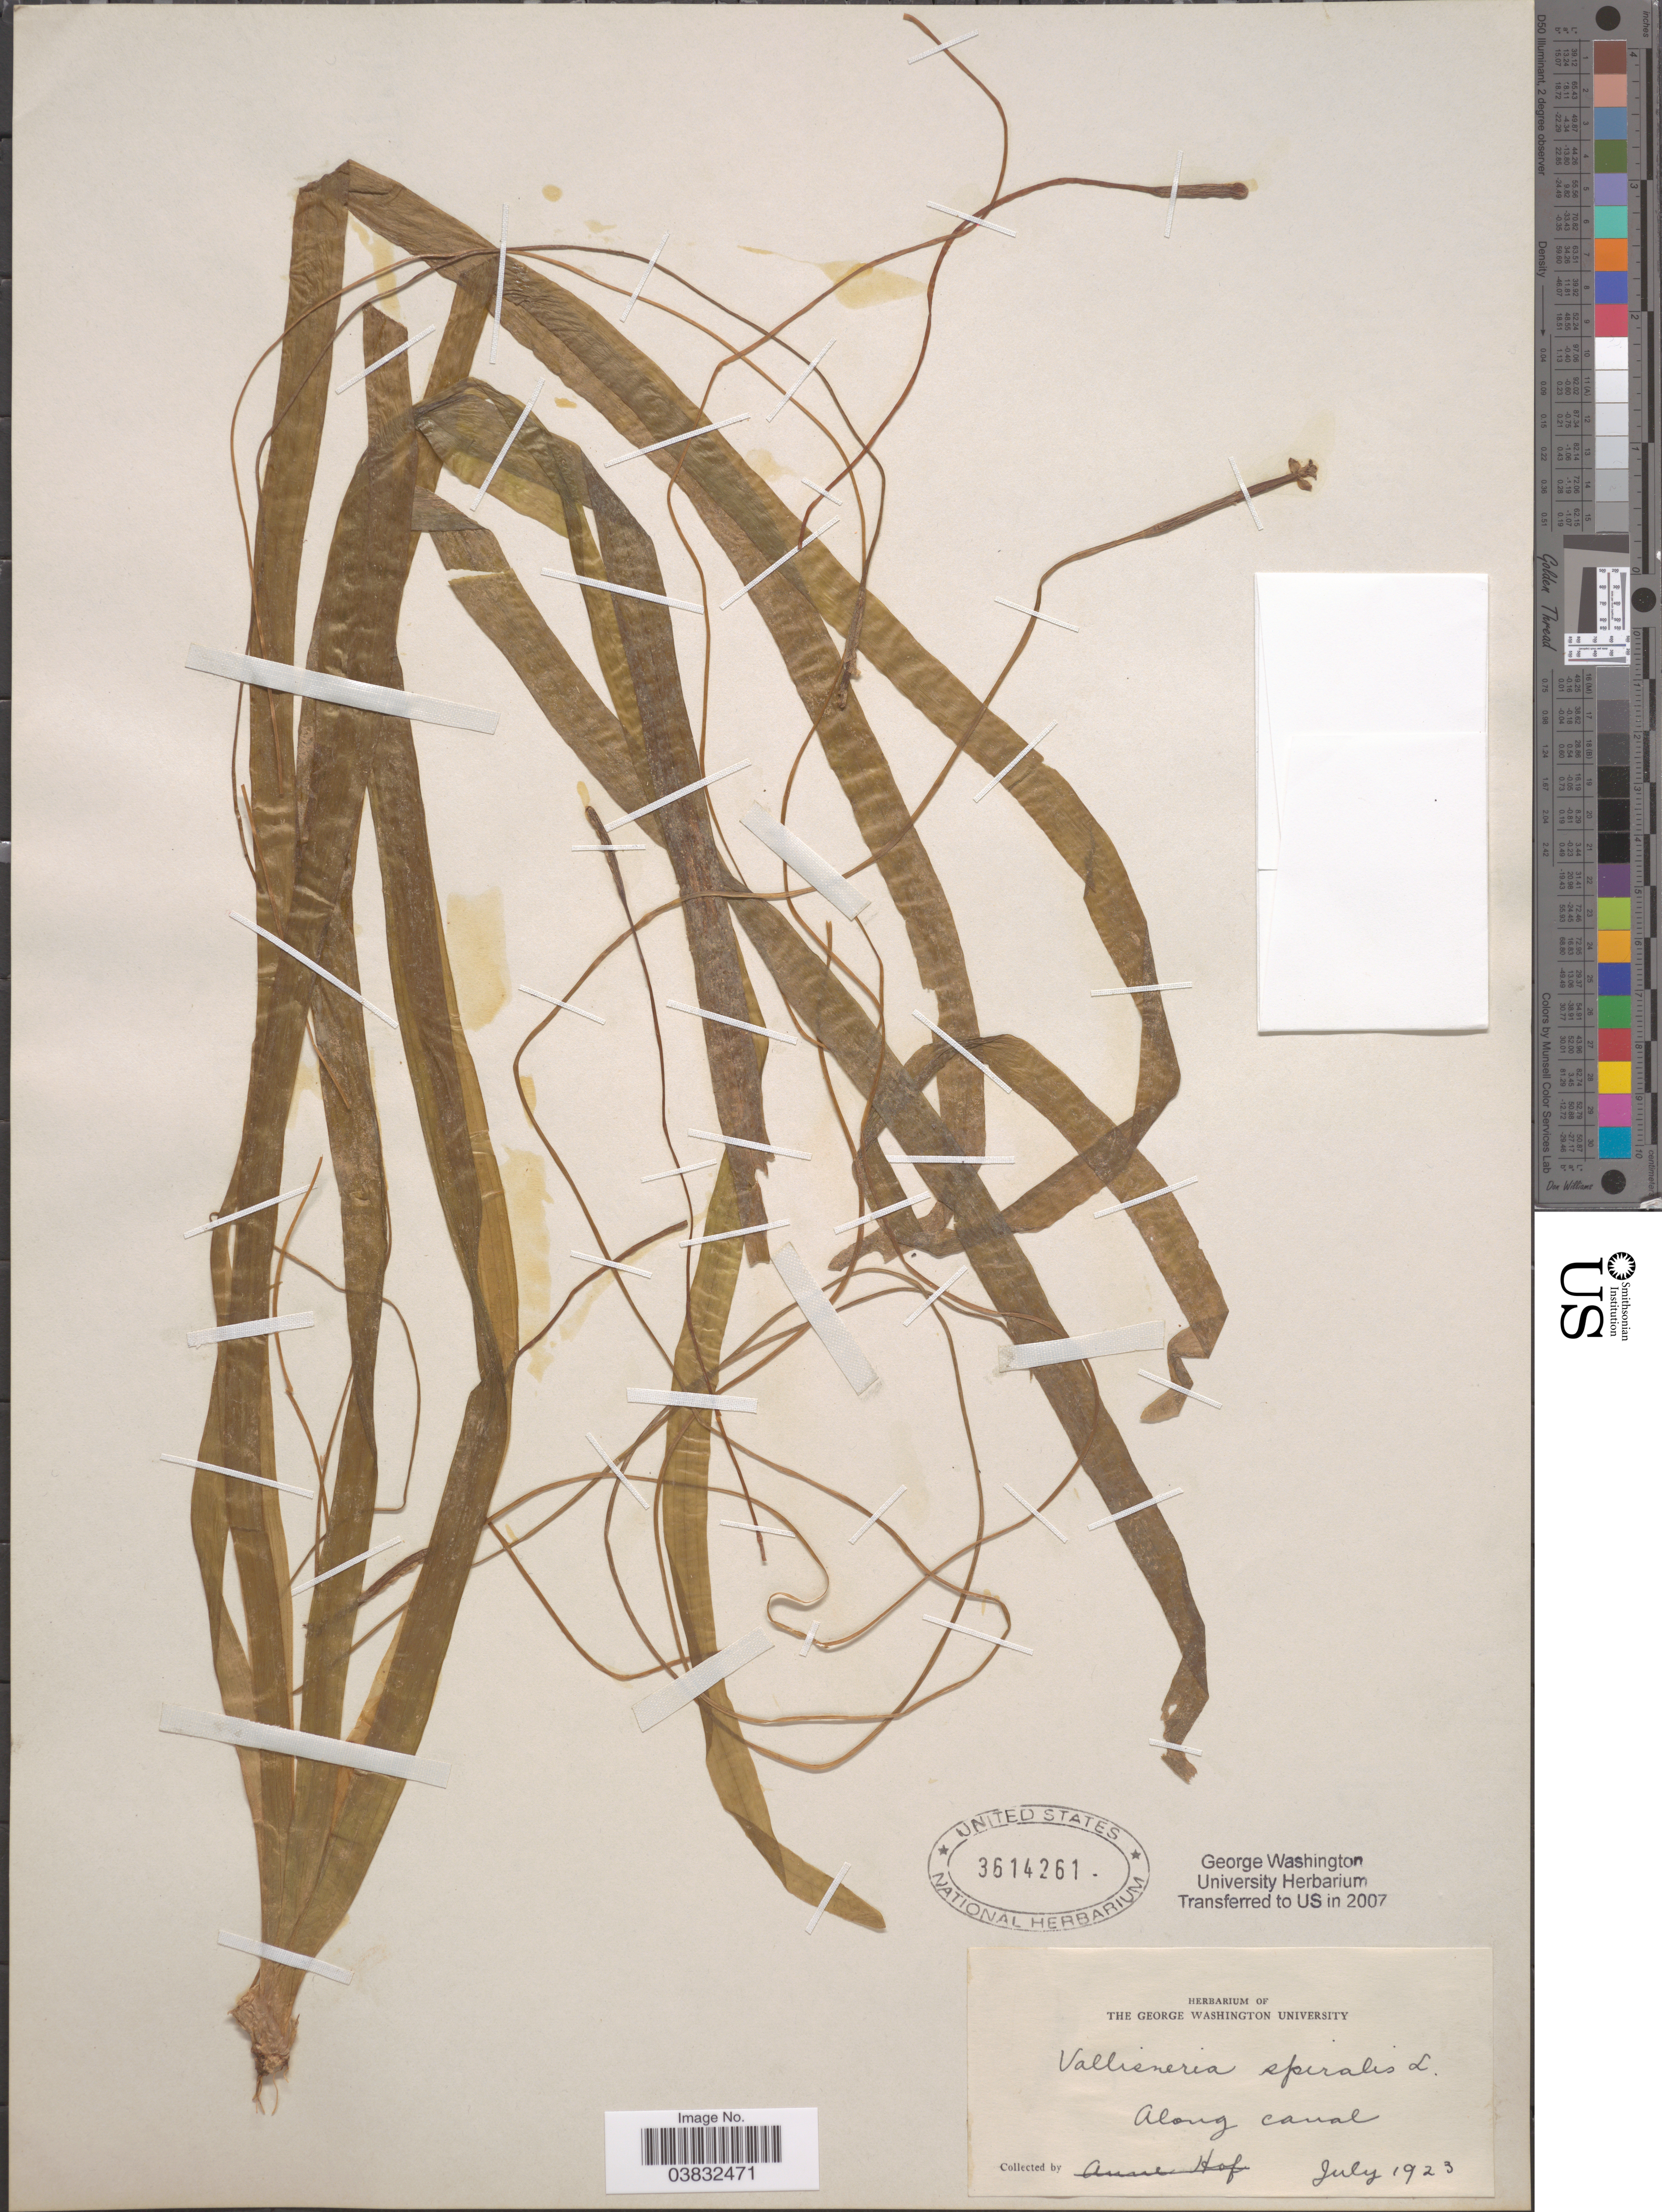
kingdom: Plantae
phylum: Tracheophyta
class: Liliopsida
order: Alismatales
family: Hydrocharitaceae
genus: Vallisneria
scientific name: Vallisneria spiralis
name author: L.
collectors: Ex herb. The George Washington University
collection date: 1923-07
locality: Along canal.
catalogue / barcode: US 3614261